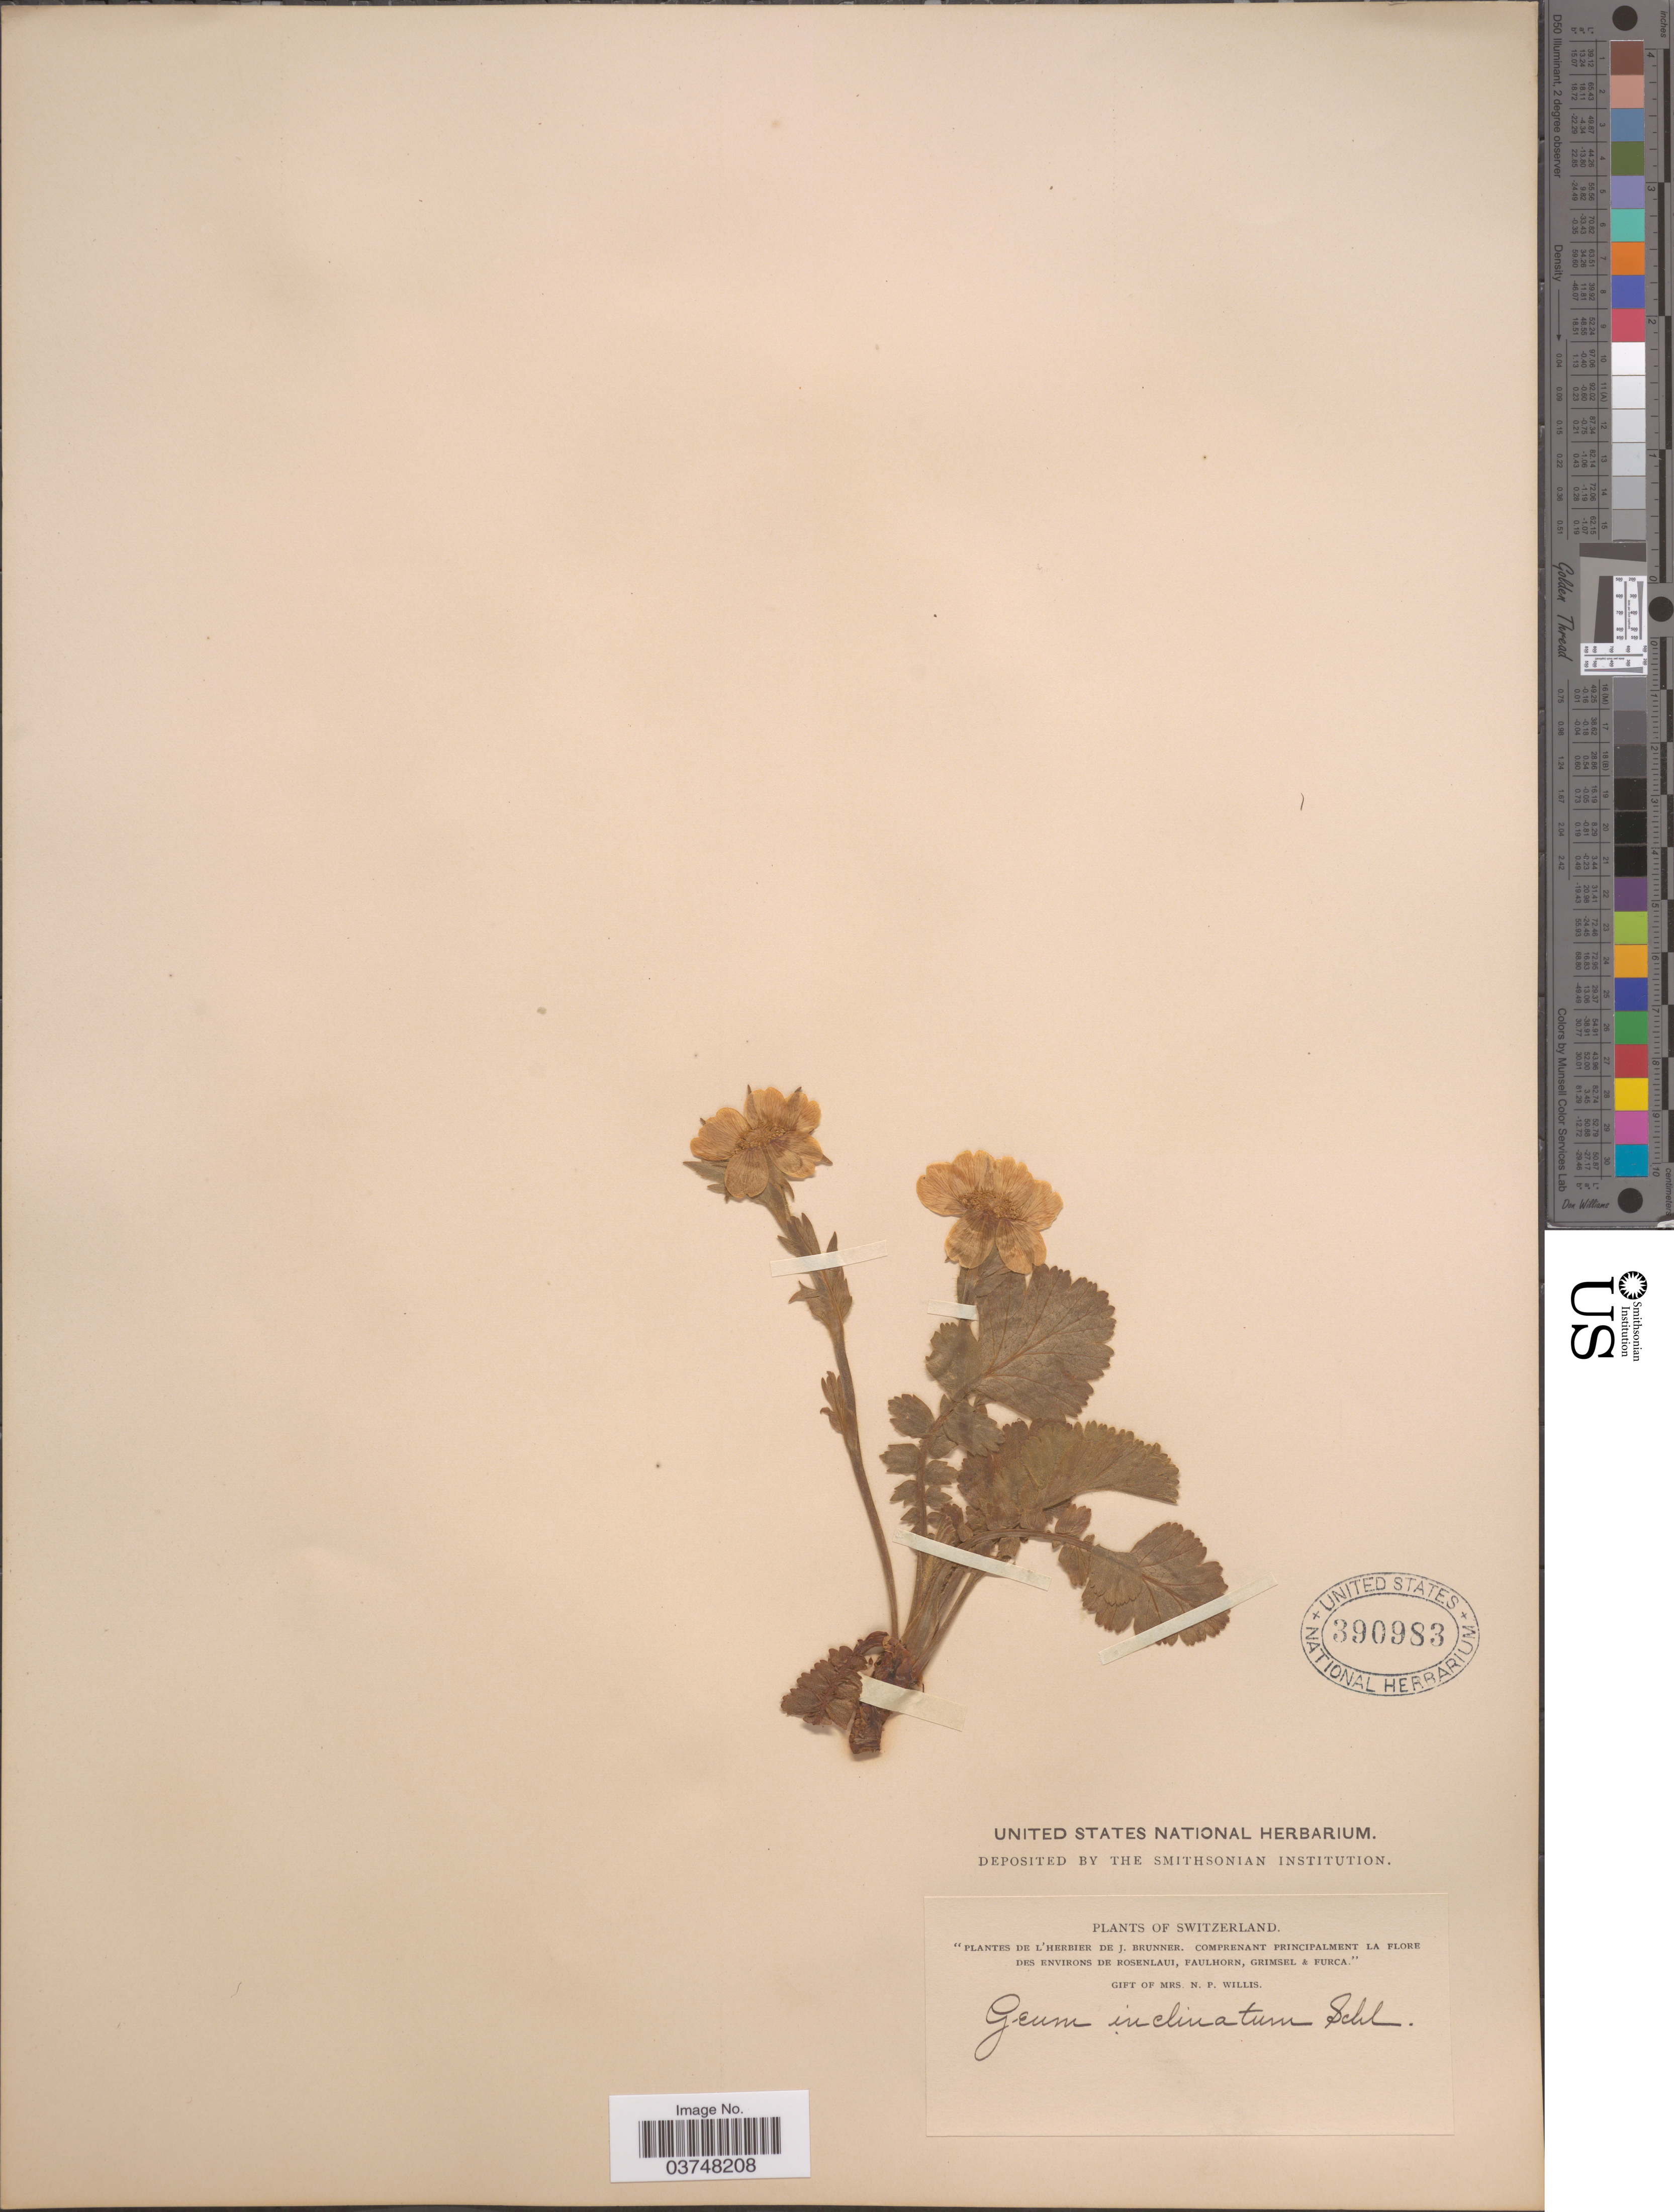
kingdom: Plantae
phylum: Tracheophyta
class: Magnoliopsida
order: Rosales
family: Rosaceae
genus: Geum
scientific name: Geum inclinatum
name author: Schleich.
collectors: ex herb. J. Brunner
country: Switzerland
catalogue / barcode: US 390983